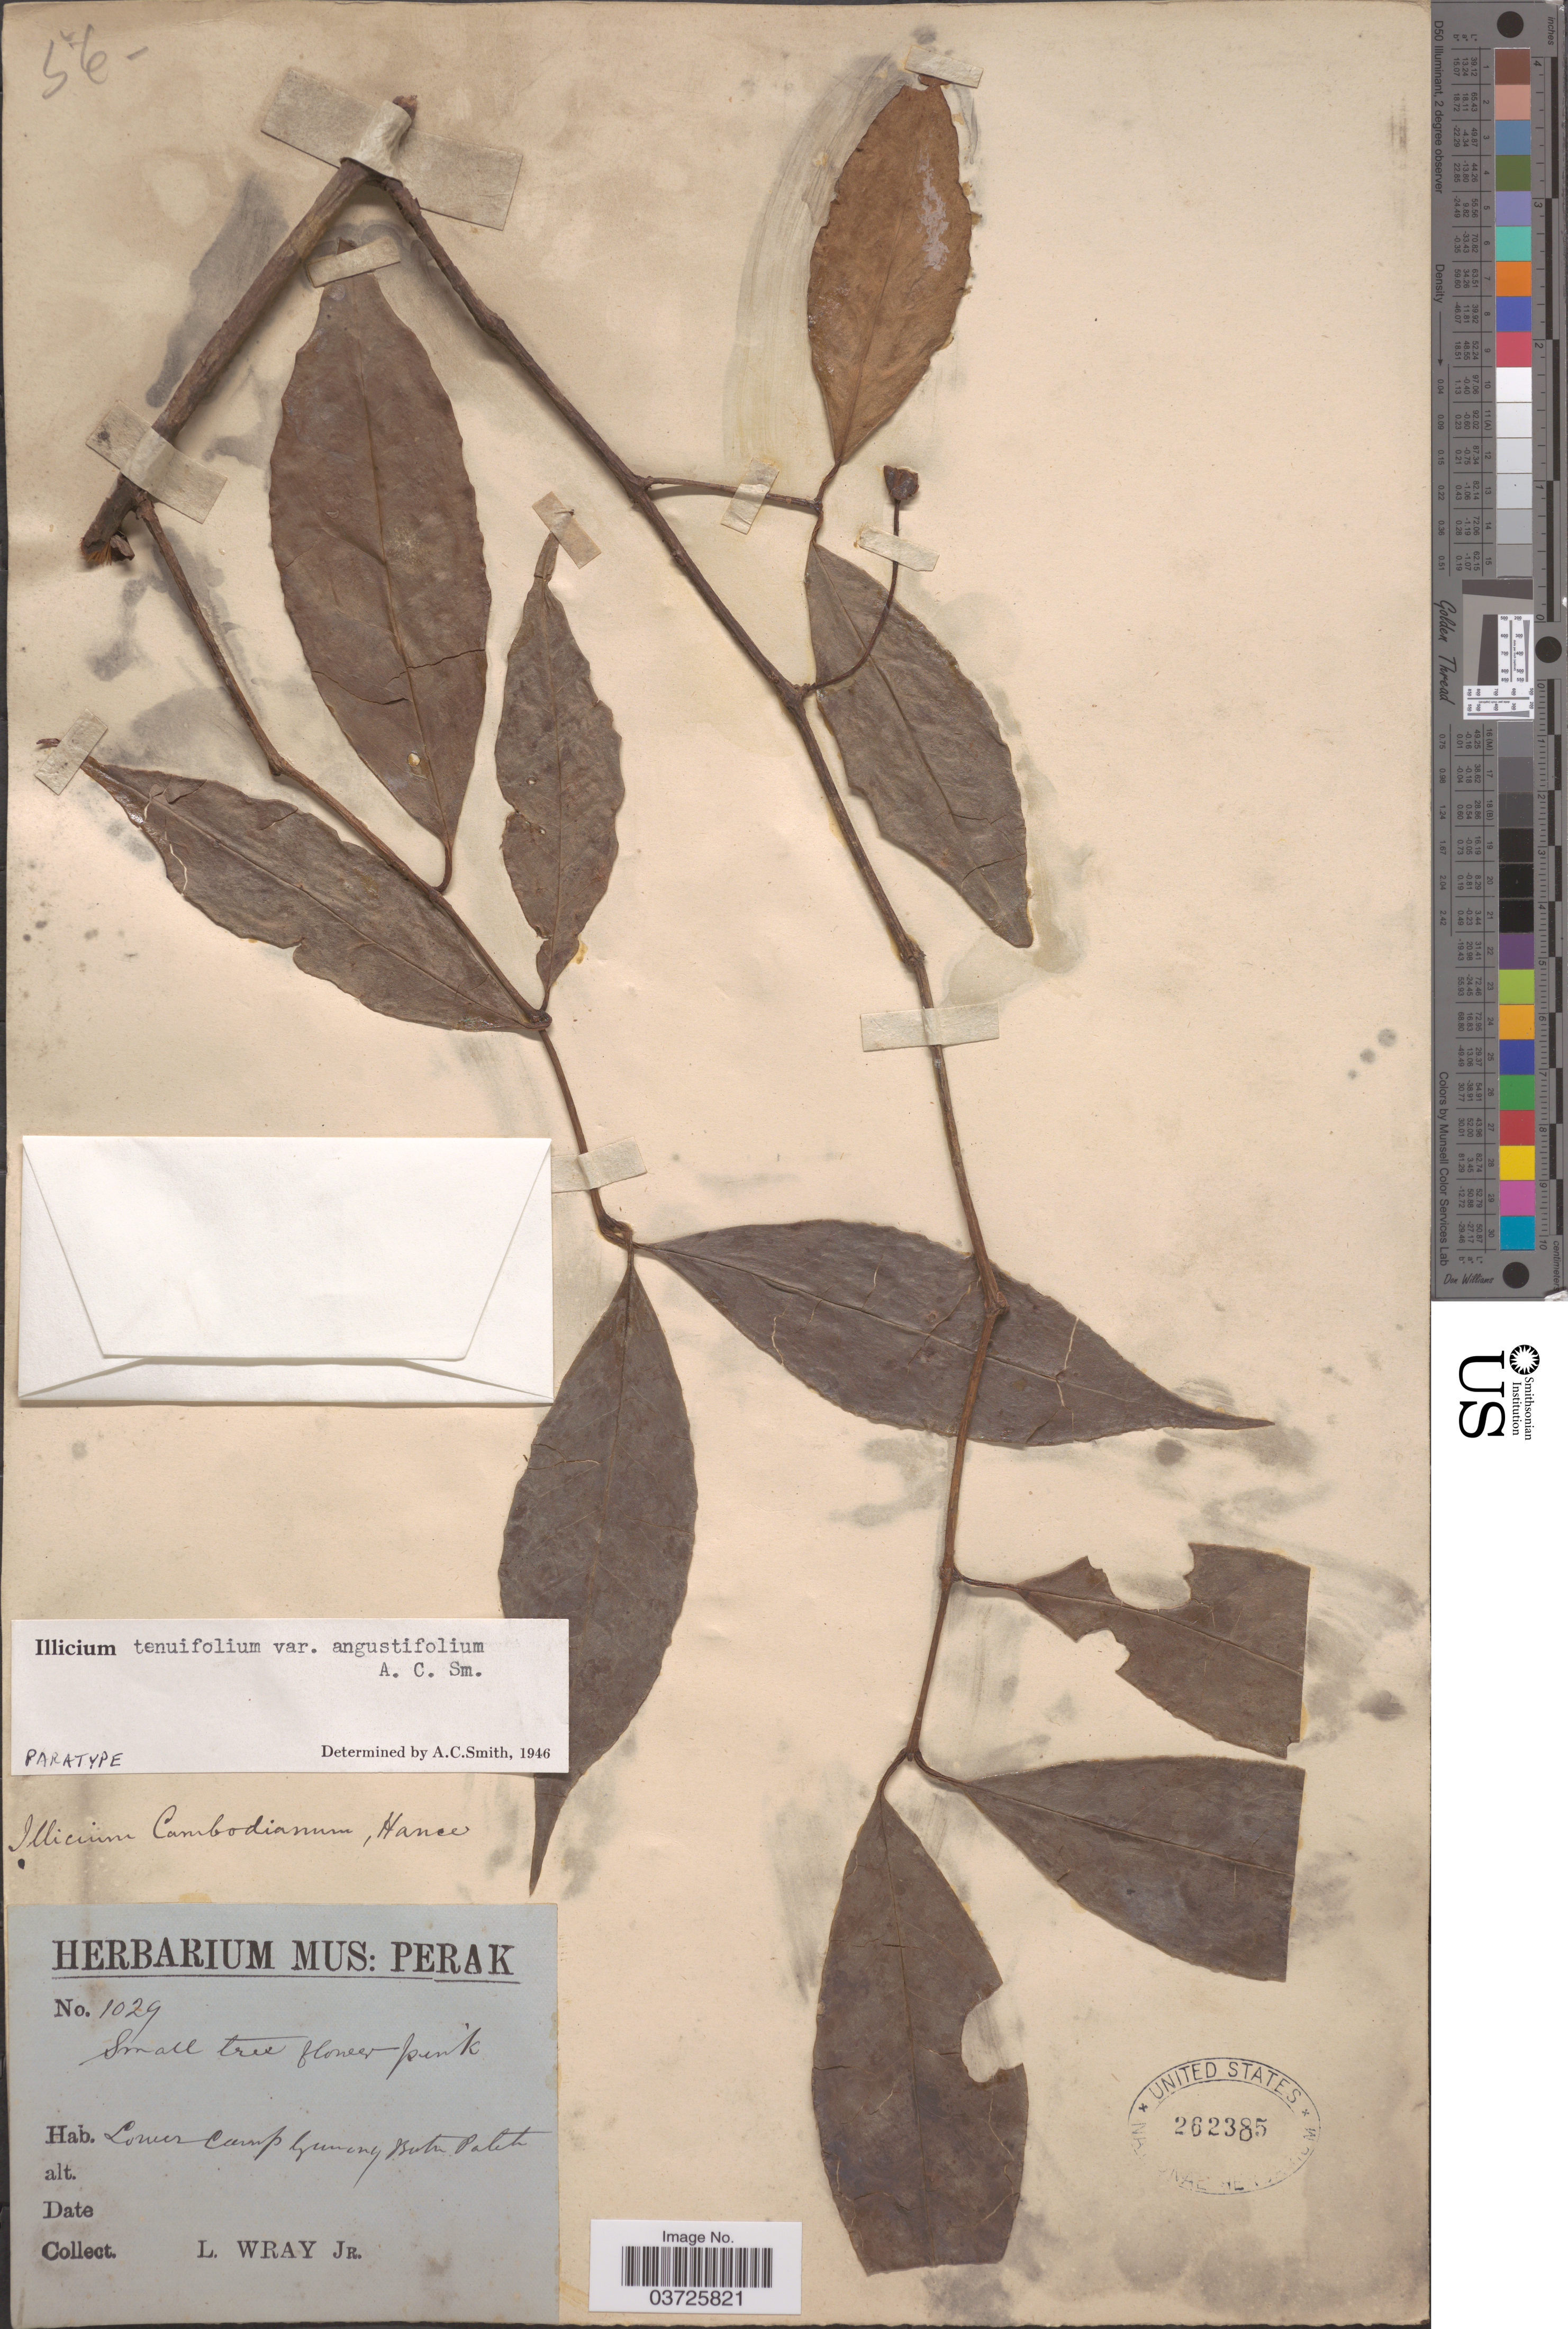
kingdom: Plantae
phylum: Tracheophyta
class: Magnoliopsida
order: Austrobaileyales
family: Schisandraceae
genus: Illicium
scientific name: Illicium tenuifolium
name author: (Ridl.) A.C. Sm.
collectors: L. Wray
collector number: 1029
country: Malaysia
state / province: Perak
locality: Lower Camp. Gunung Butu Putih.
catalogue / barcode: US 262385